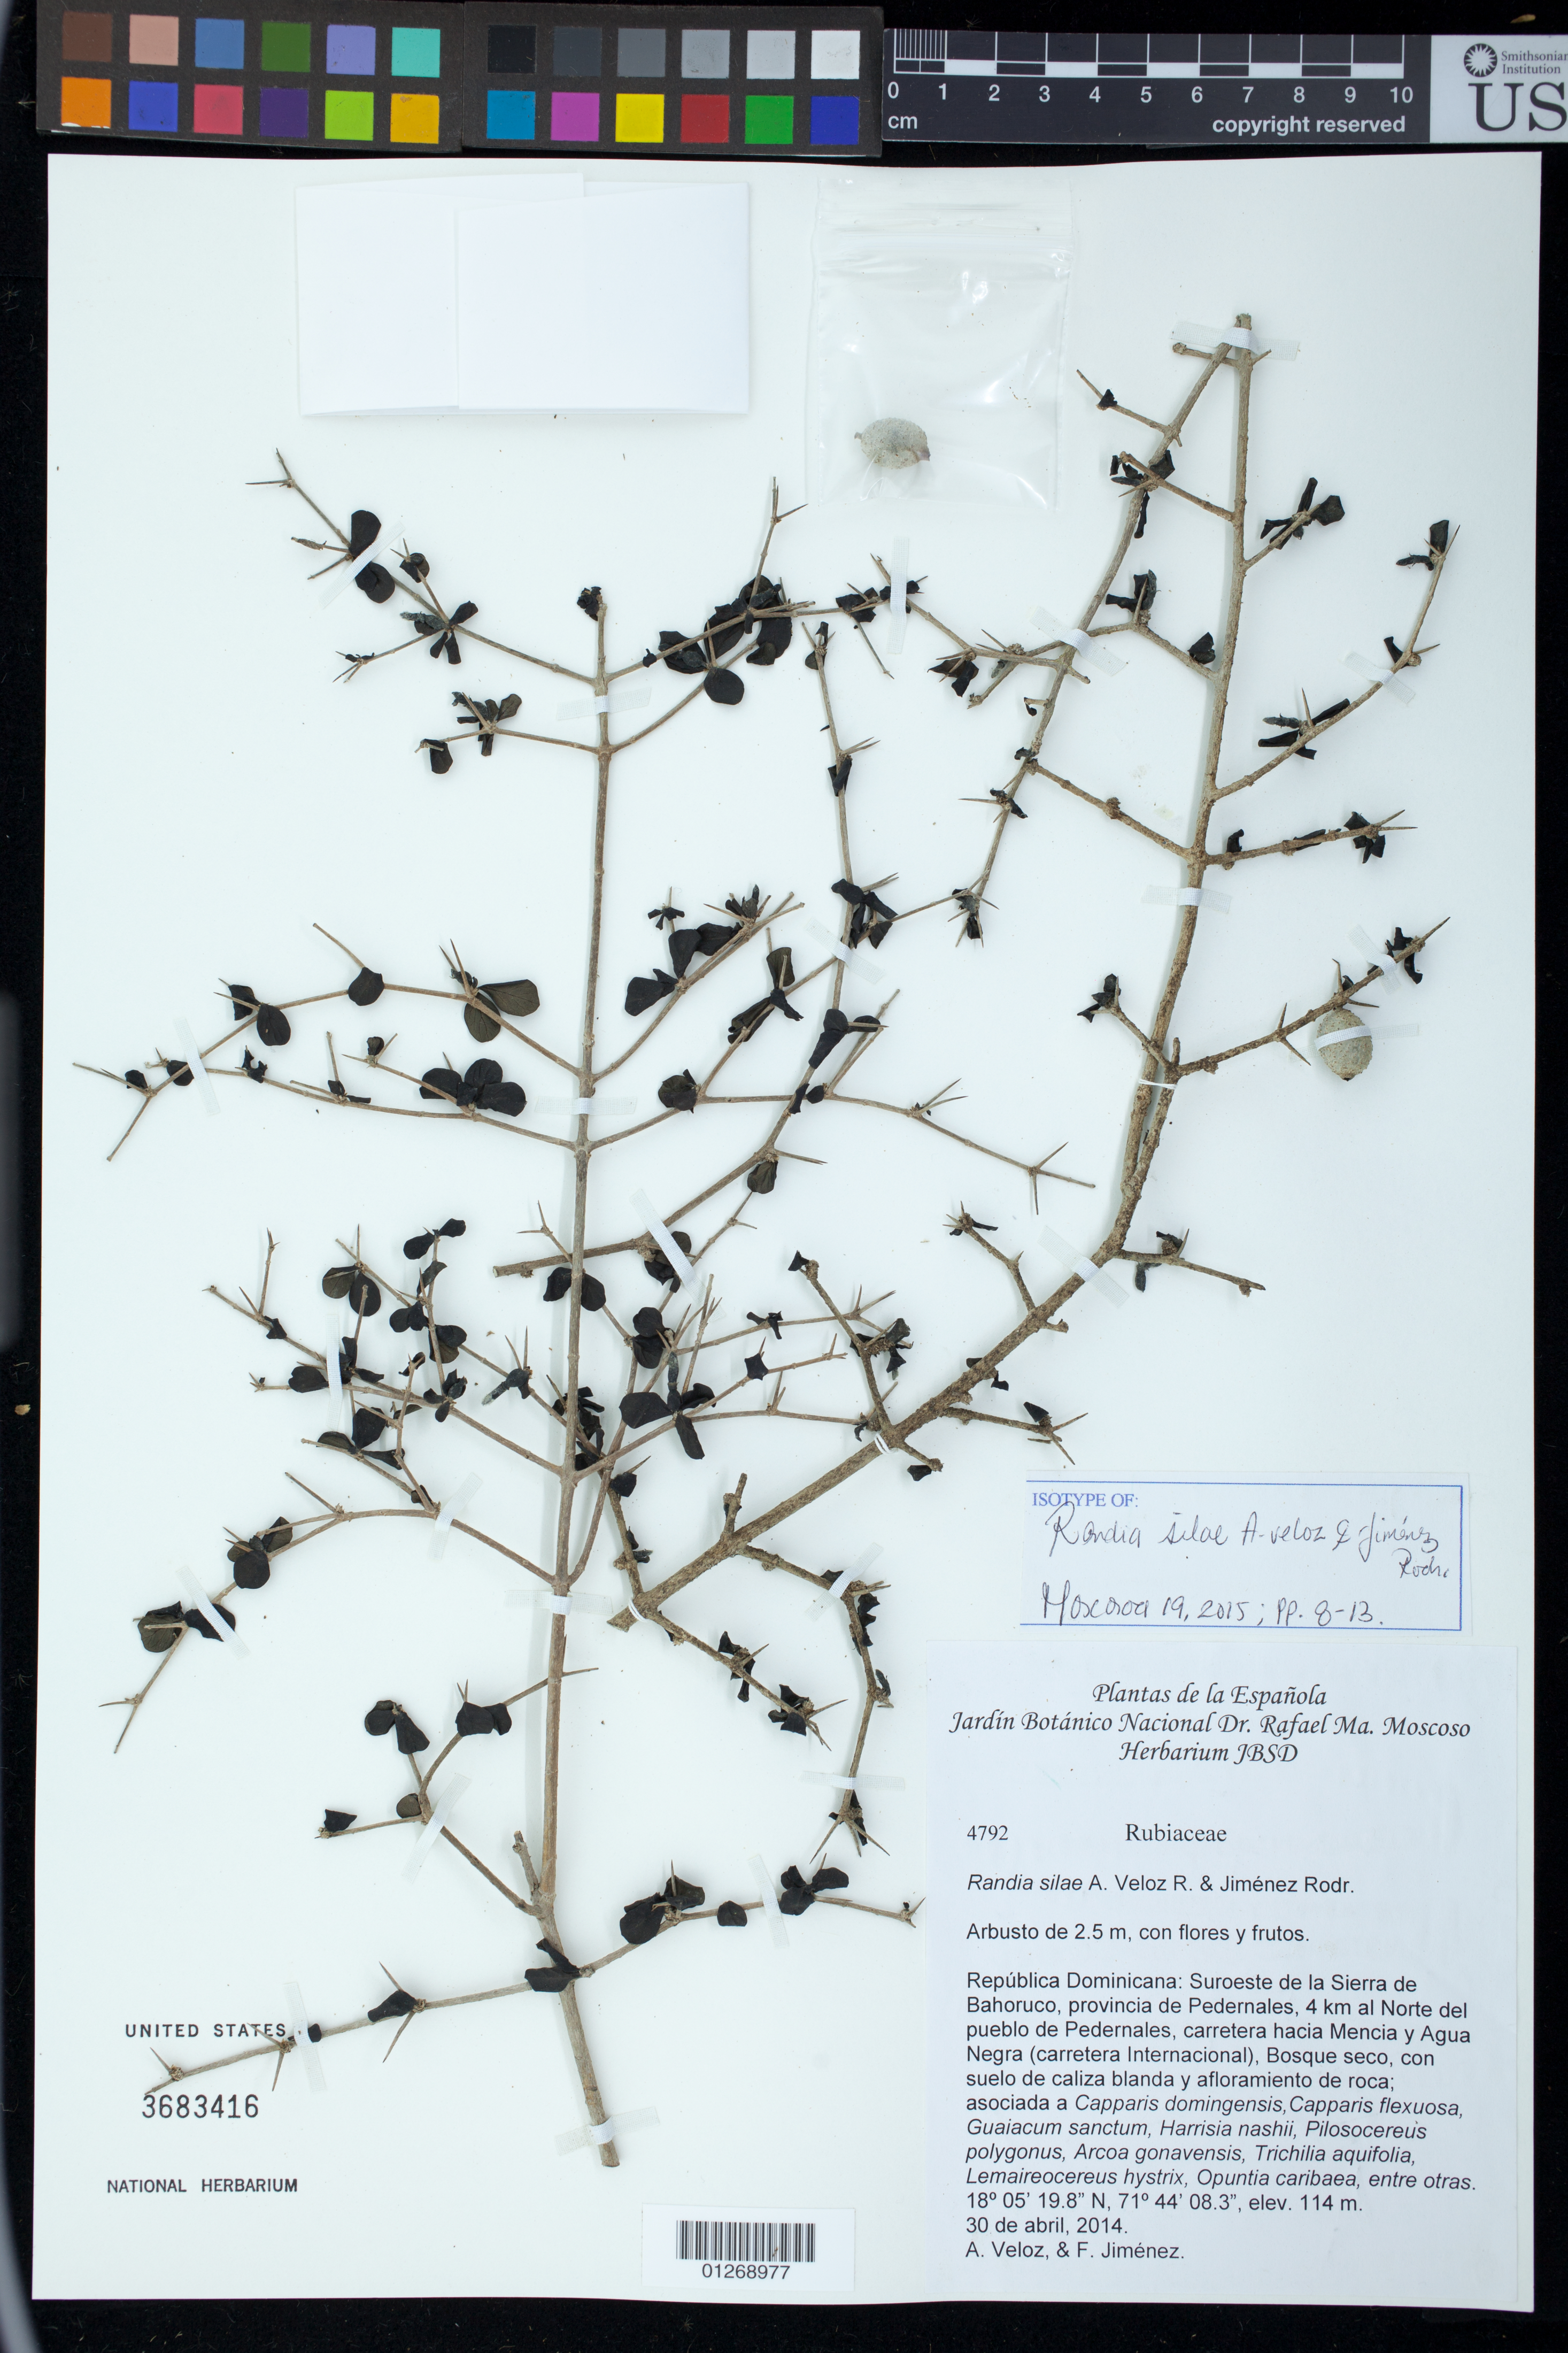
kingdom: Plantae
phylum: Tracheophyta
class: Magnoliopsida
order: Gentianales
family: Rubiaceae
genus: Randia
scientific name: Randia silae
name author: Veloz & Jiménez Rodr.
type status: Isotype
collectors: A. Veloz Ramírez & F. Jiménez Rodriguez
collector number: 4792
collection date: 2014-04-30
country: Dominican Republic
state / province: Pedernales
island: Hispaniola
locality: Republica Dominicana: Suroeste de la Sierra de Bahoruco, provincia de Pedernales, 4 km al Norte del pueblo de Pedernales, carretera hacia Mencia y Agua Negra (carretera internacional)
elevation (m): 114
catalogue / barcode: US 3683416